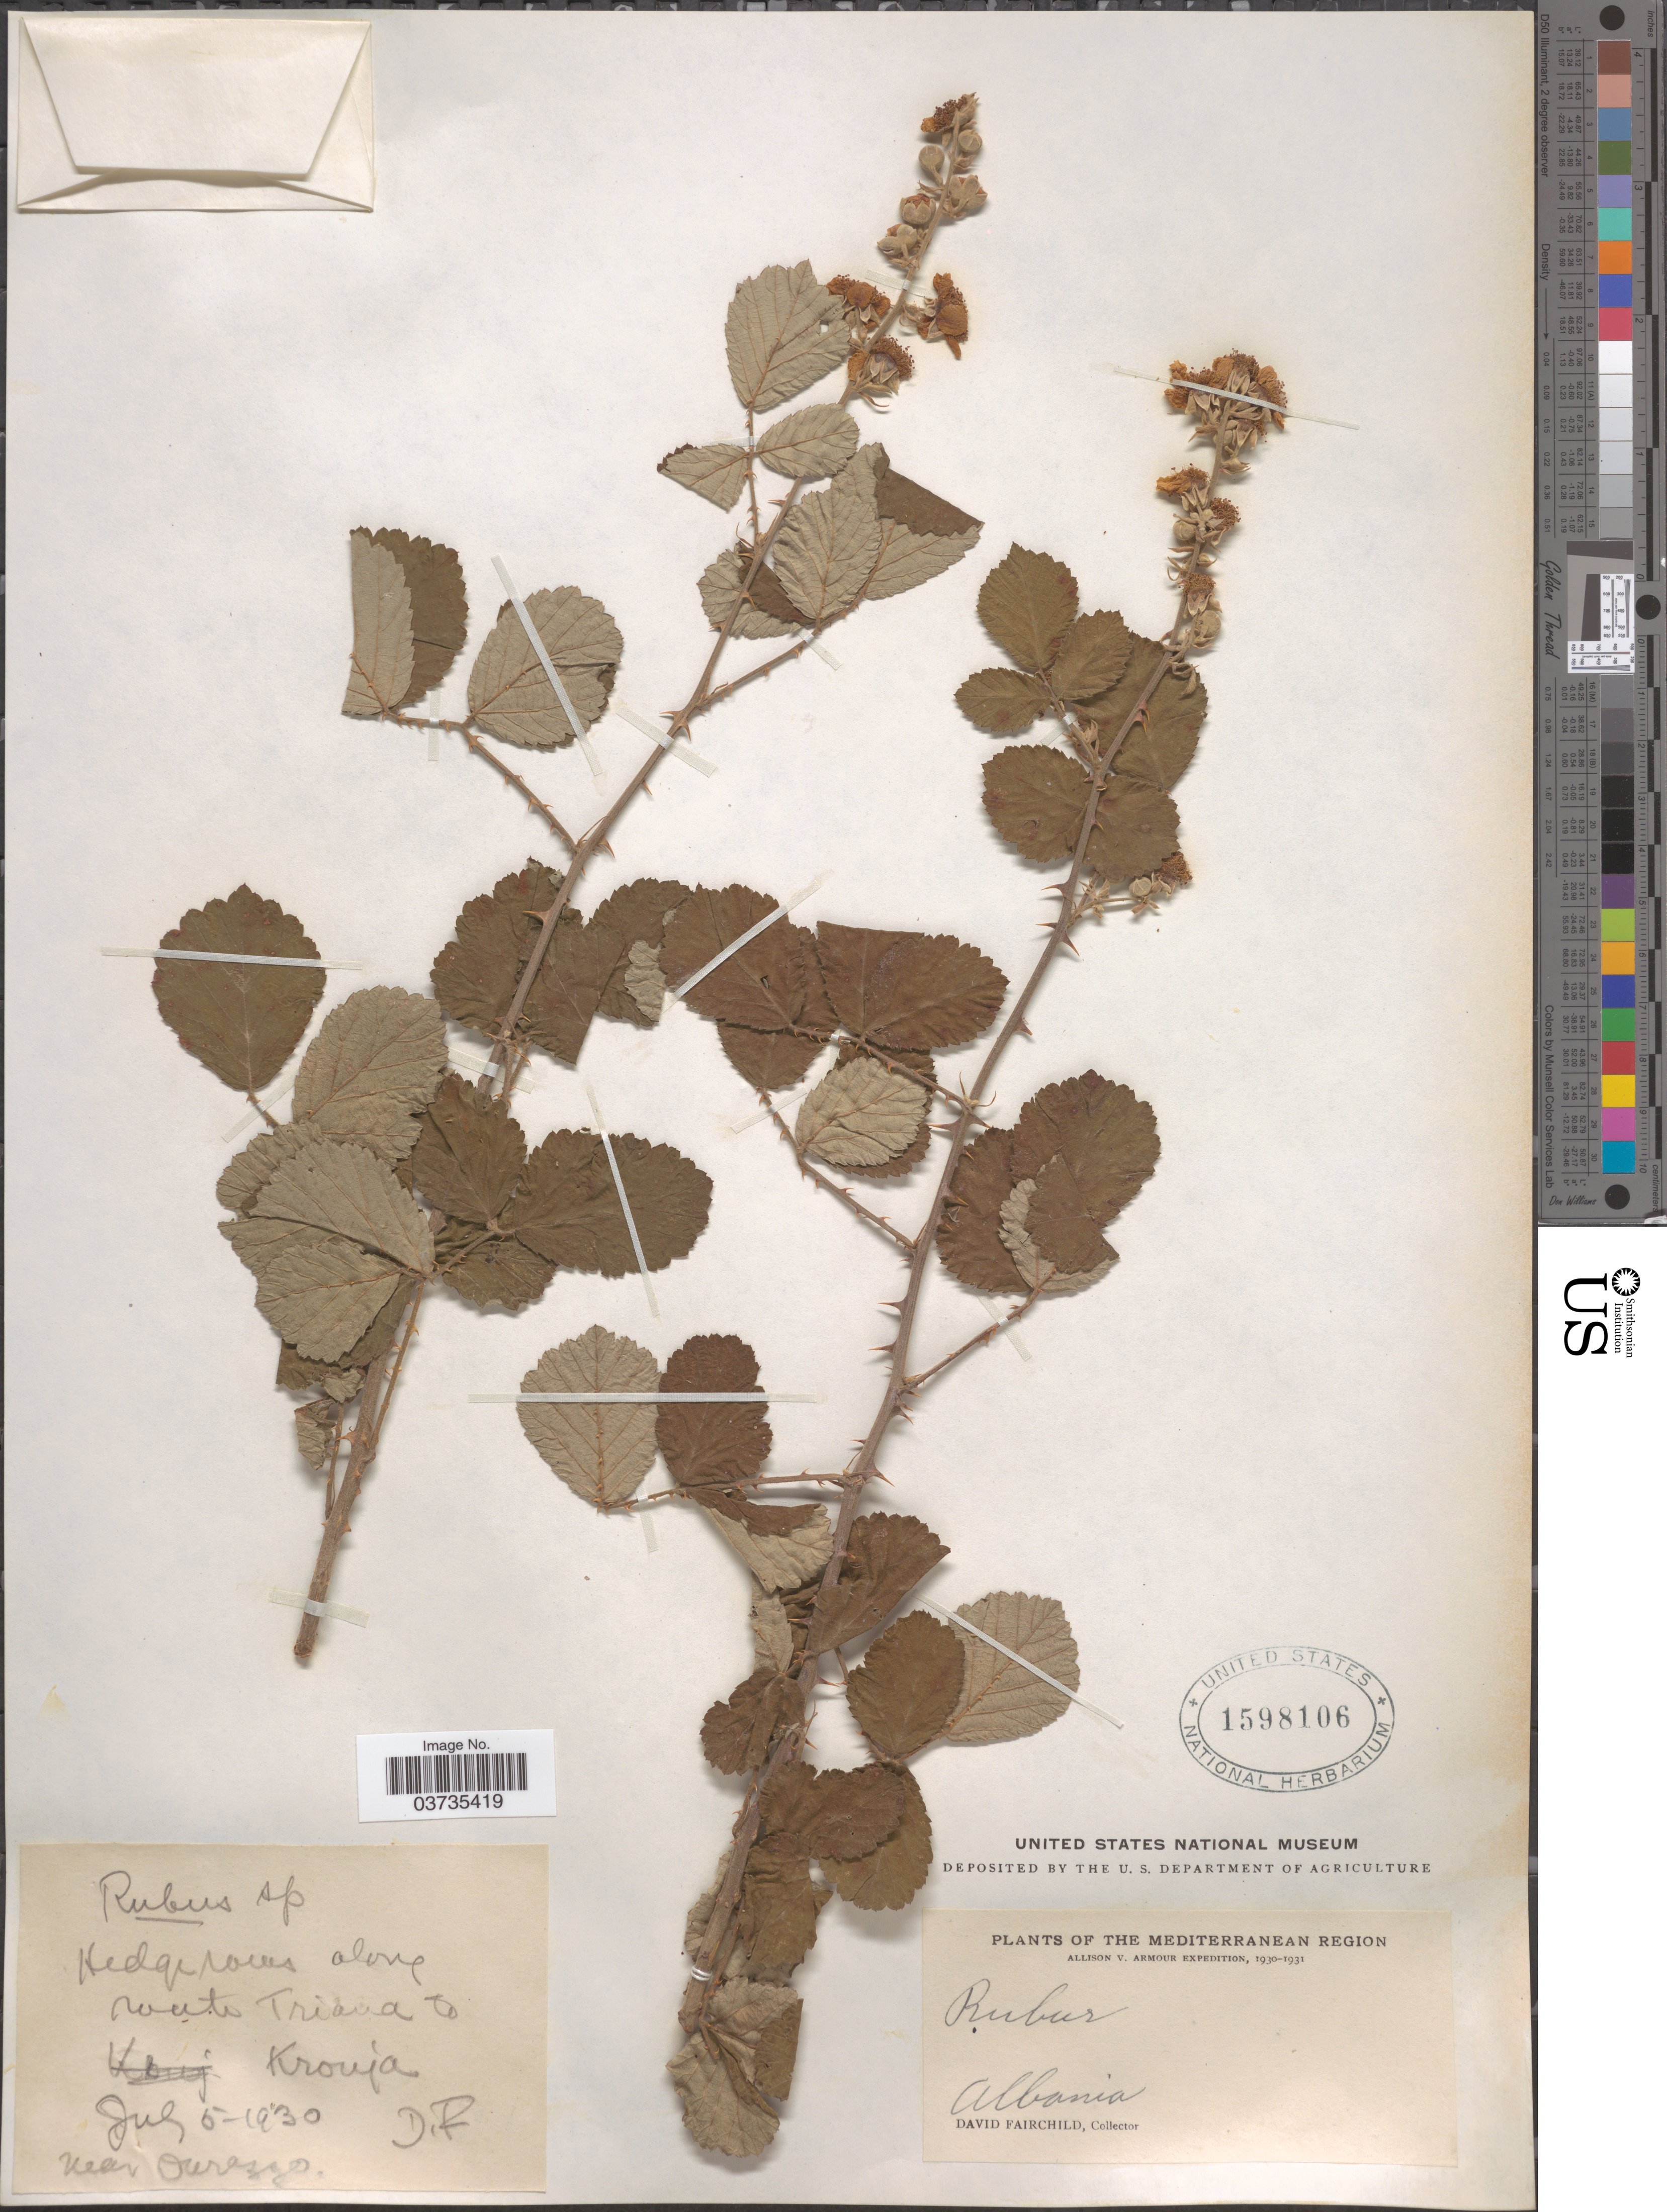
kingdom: Plantae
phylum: Tracheophyta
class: Magnoliopsida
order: Rosales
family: Rosaceae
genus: Rubus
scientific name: Rubus sp.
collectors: D. Fairchild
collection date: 1930-07-05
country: Albania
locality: The Mediterranean Region. Hedge rows along Route Triana to Krouja [interpreted]. Near Ourazco [interpreted].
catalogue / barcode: US 1598106